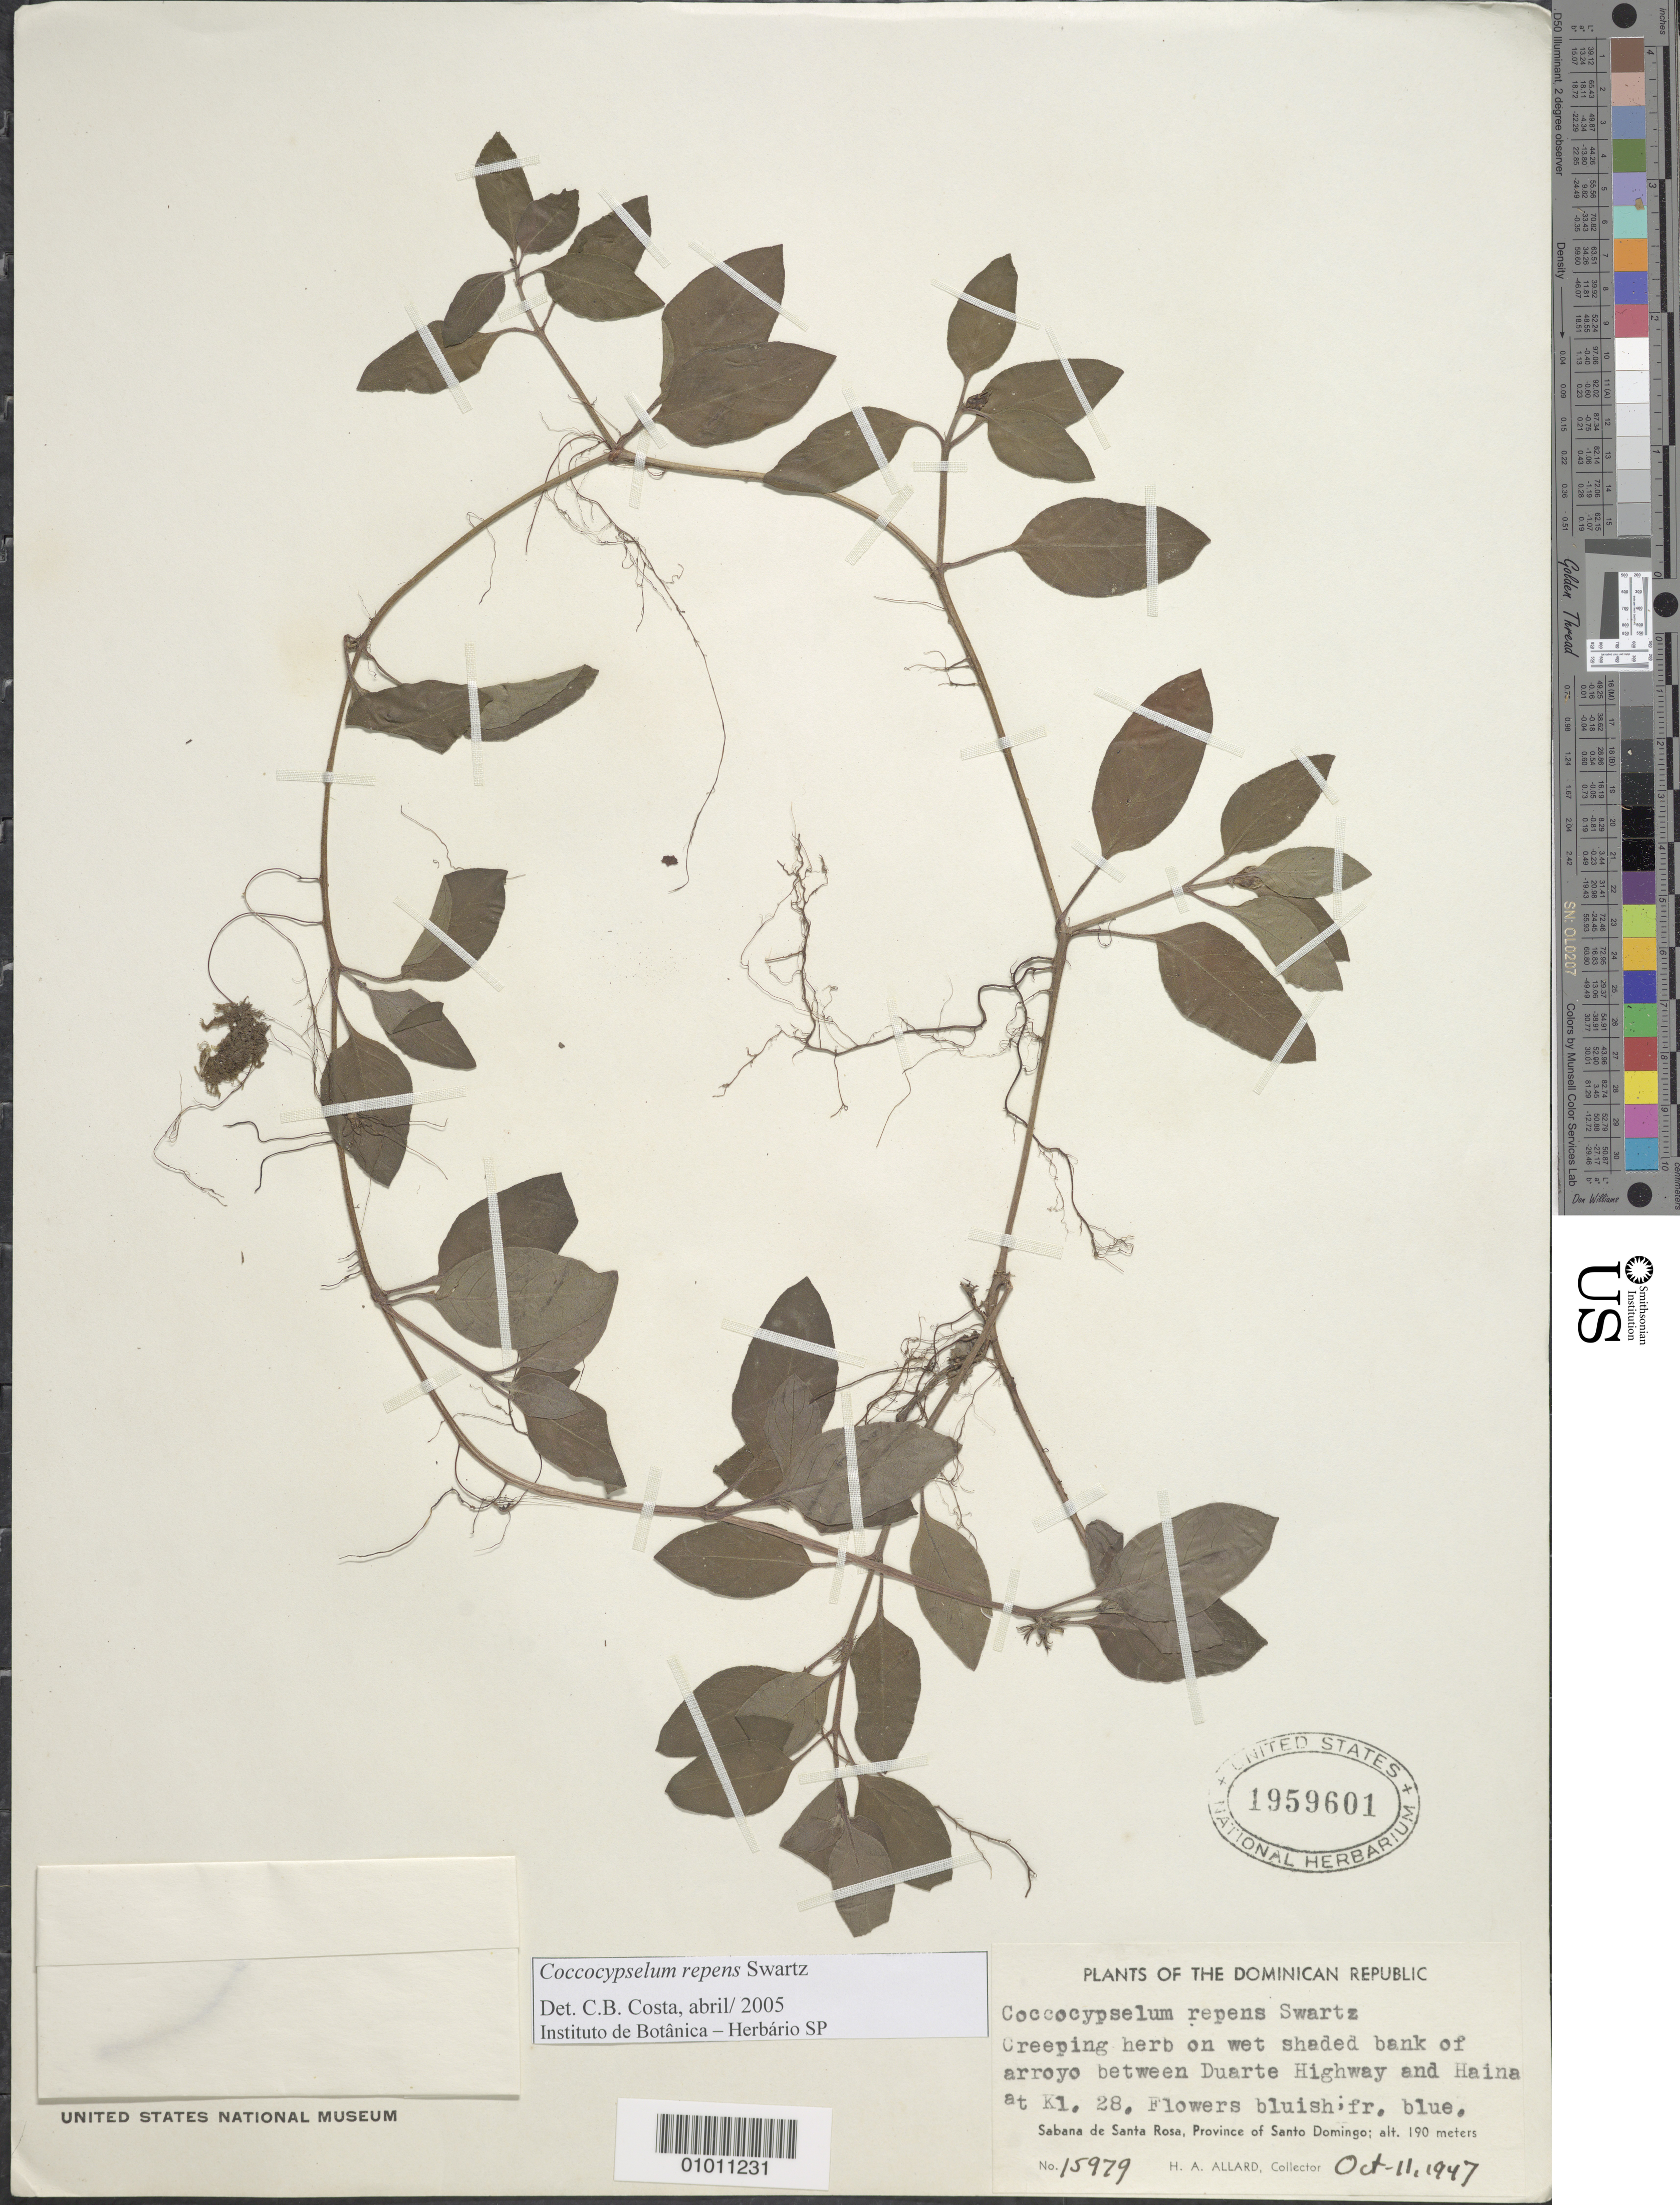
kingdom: Plantae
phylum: Tracheophyta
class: Magnoliopsida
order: Gentianales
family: Rubiaceae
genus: Coccocypselum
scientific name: Coccocypselum repens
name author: Sw.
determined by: Costa, C. B.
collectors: H. A. Allard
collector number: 15979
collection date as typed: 11 Oct 1947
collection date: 1947-10-11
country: Dominican Republic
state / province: Santo Domingo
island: Hispaniola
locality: Sabana de Santa Rosa, between Duarte Highway and Haina at km 28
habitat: On wet shaded bank of arroyo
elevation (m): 190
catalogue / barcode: US 1959601